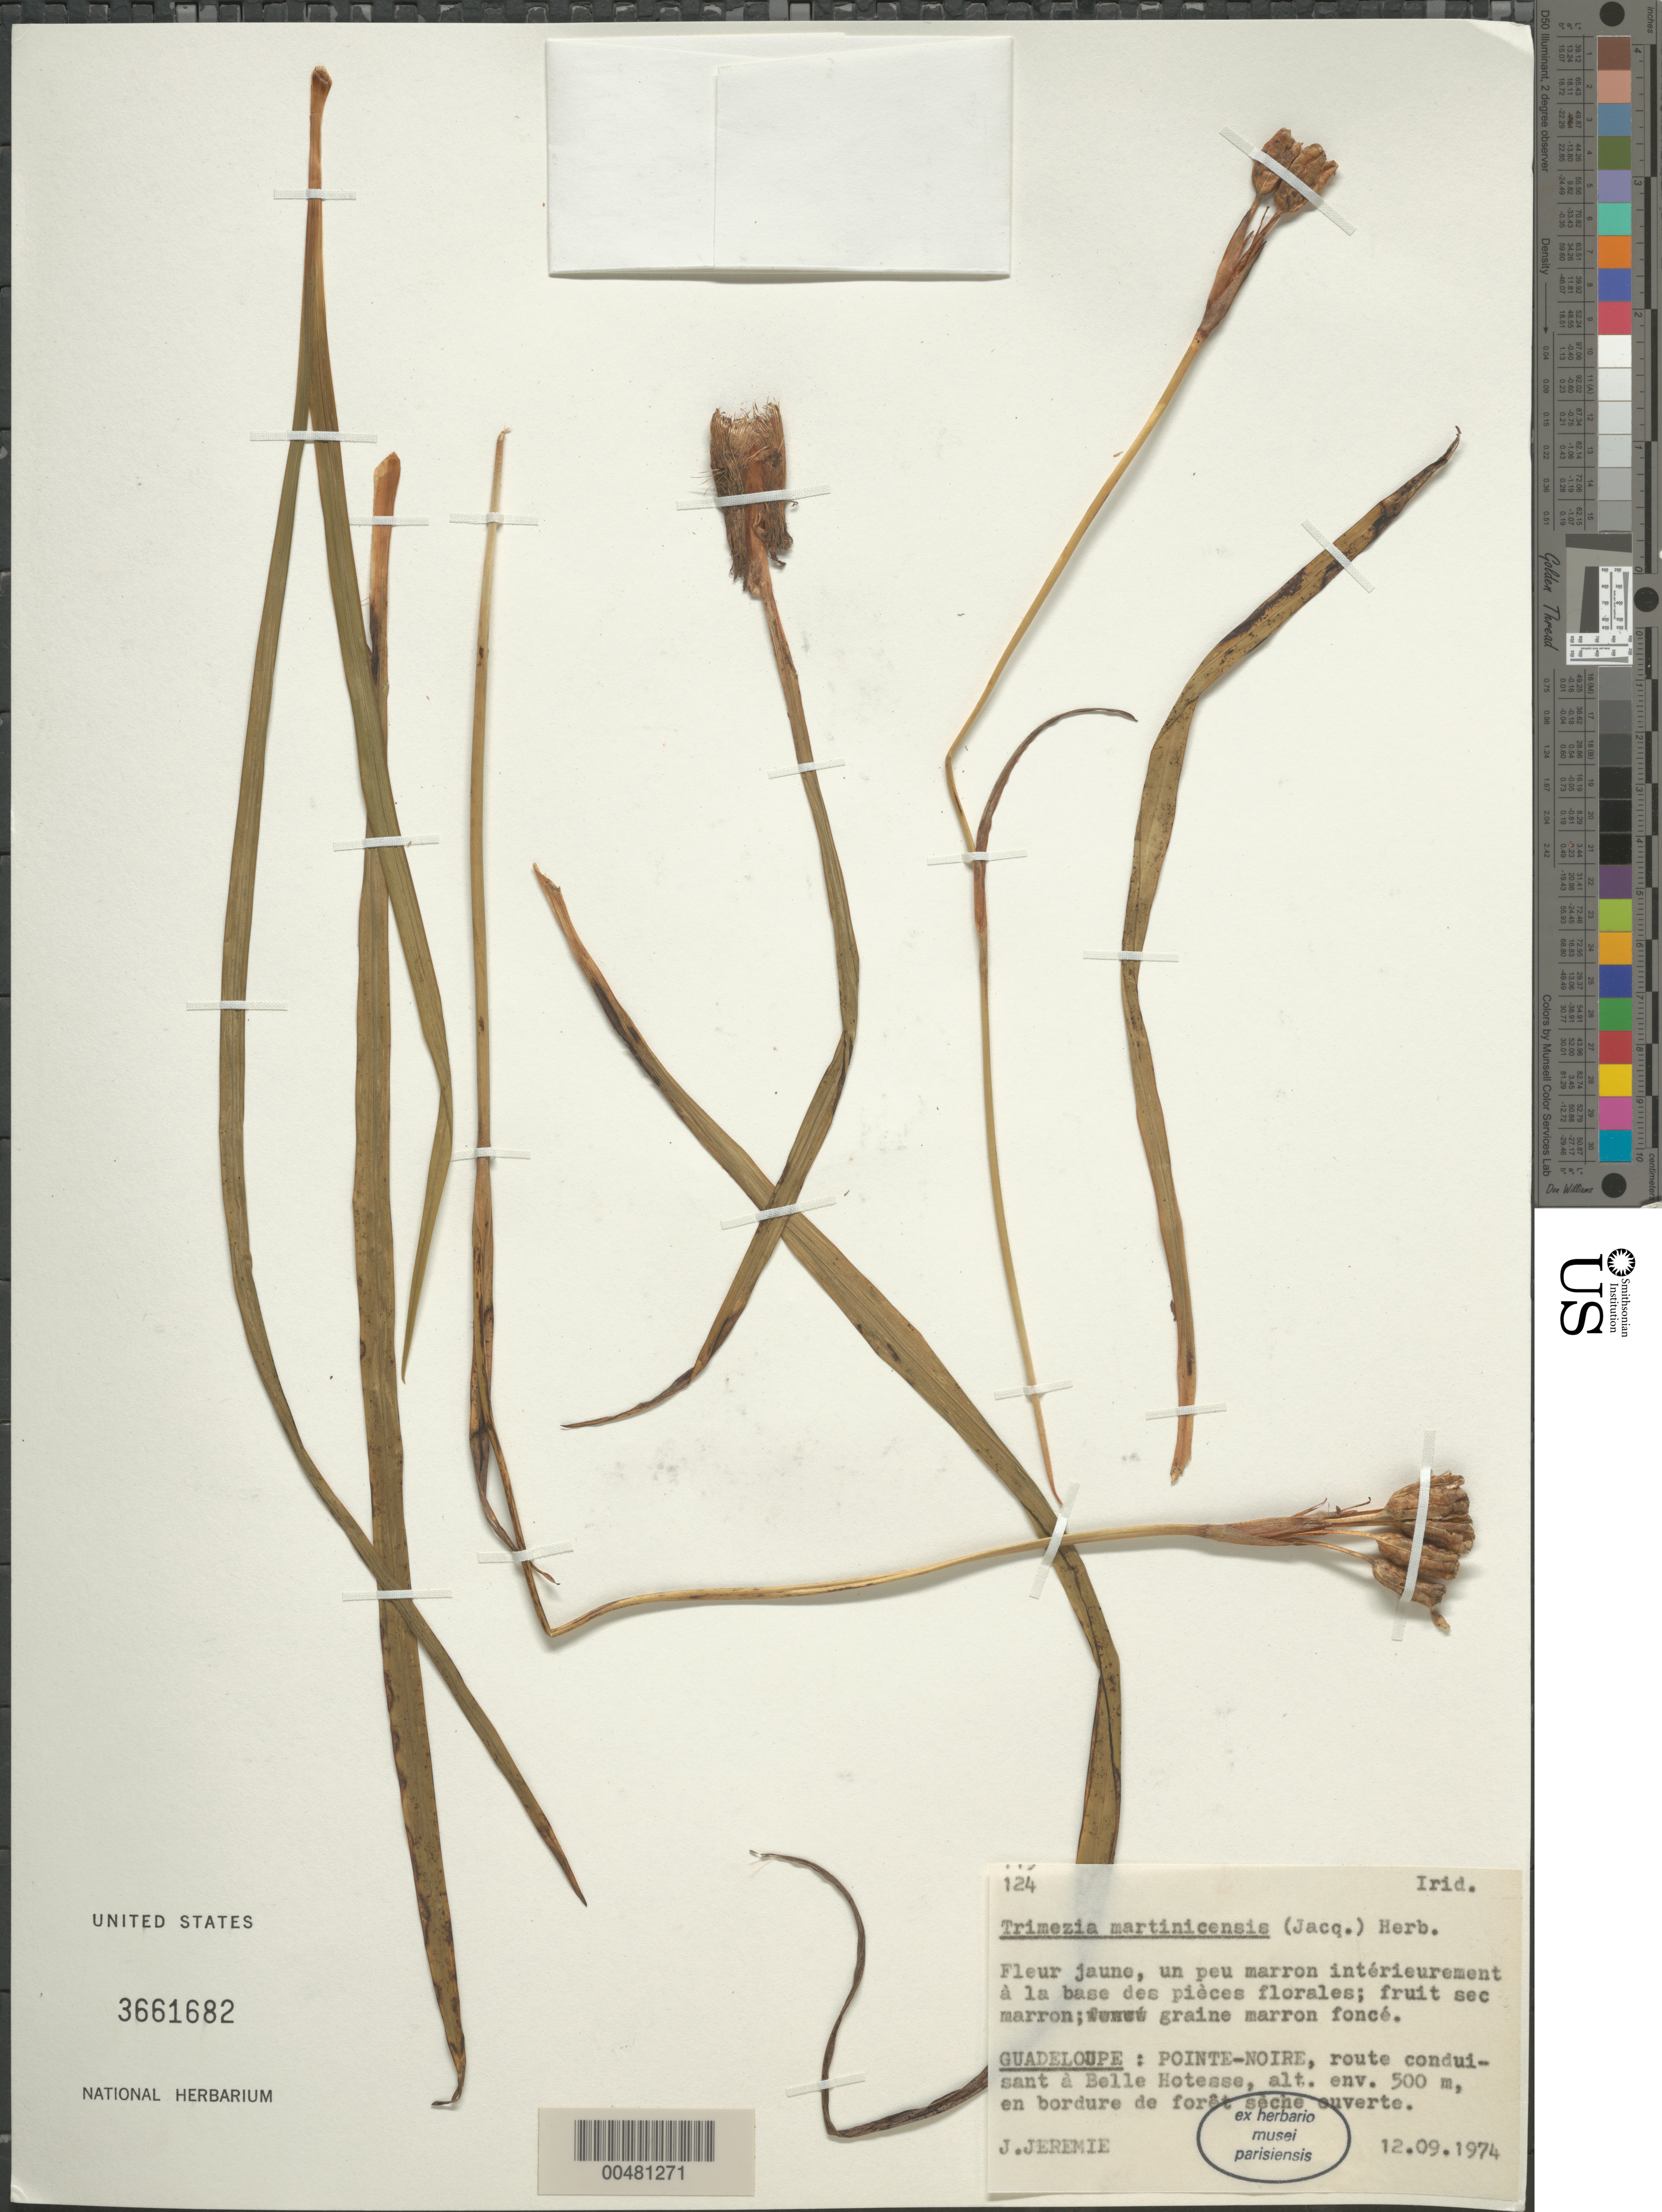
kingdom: Plantae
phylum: Tracheophyta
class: Liliopsida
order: Asparagales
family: Iridaceae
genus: Trimezia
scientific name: Trimezia martinicensis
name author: (Jacq.) Herb.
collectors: J. Jérémie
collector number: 124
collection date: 1974-09-12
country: Guadeloupe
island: Basse-Terre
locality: Pointe-Noire, route conduisant à Belle Hotesse.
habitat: En bordure de forêt seche ouverte.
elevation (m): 500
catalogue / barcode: US 3661682